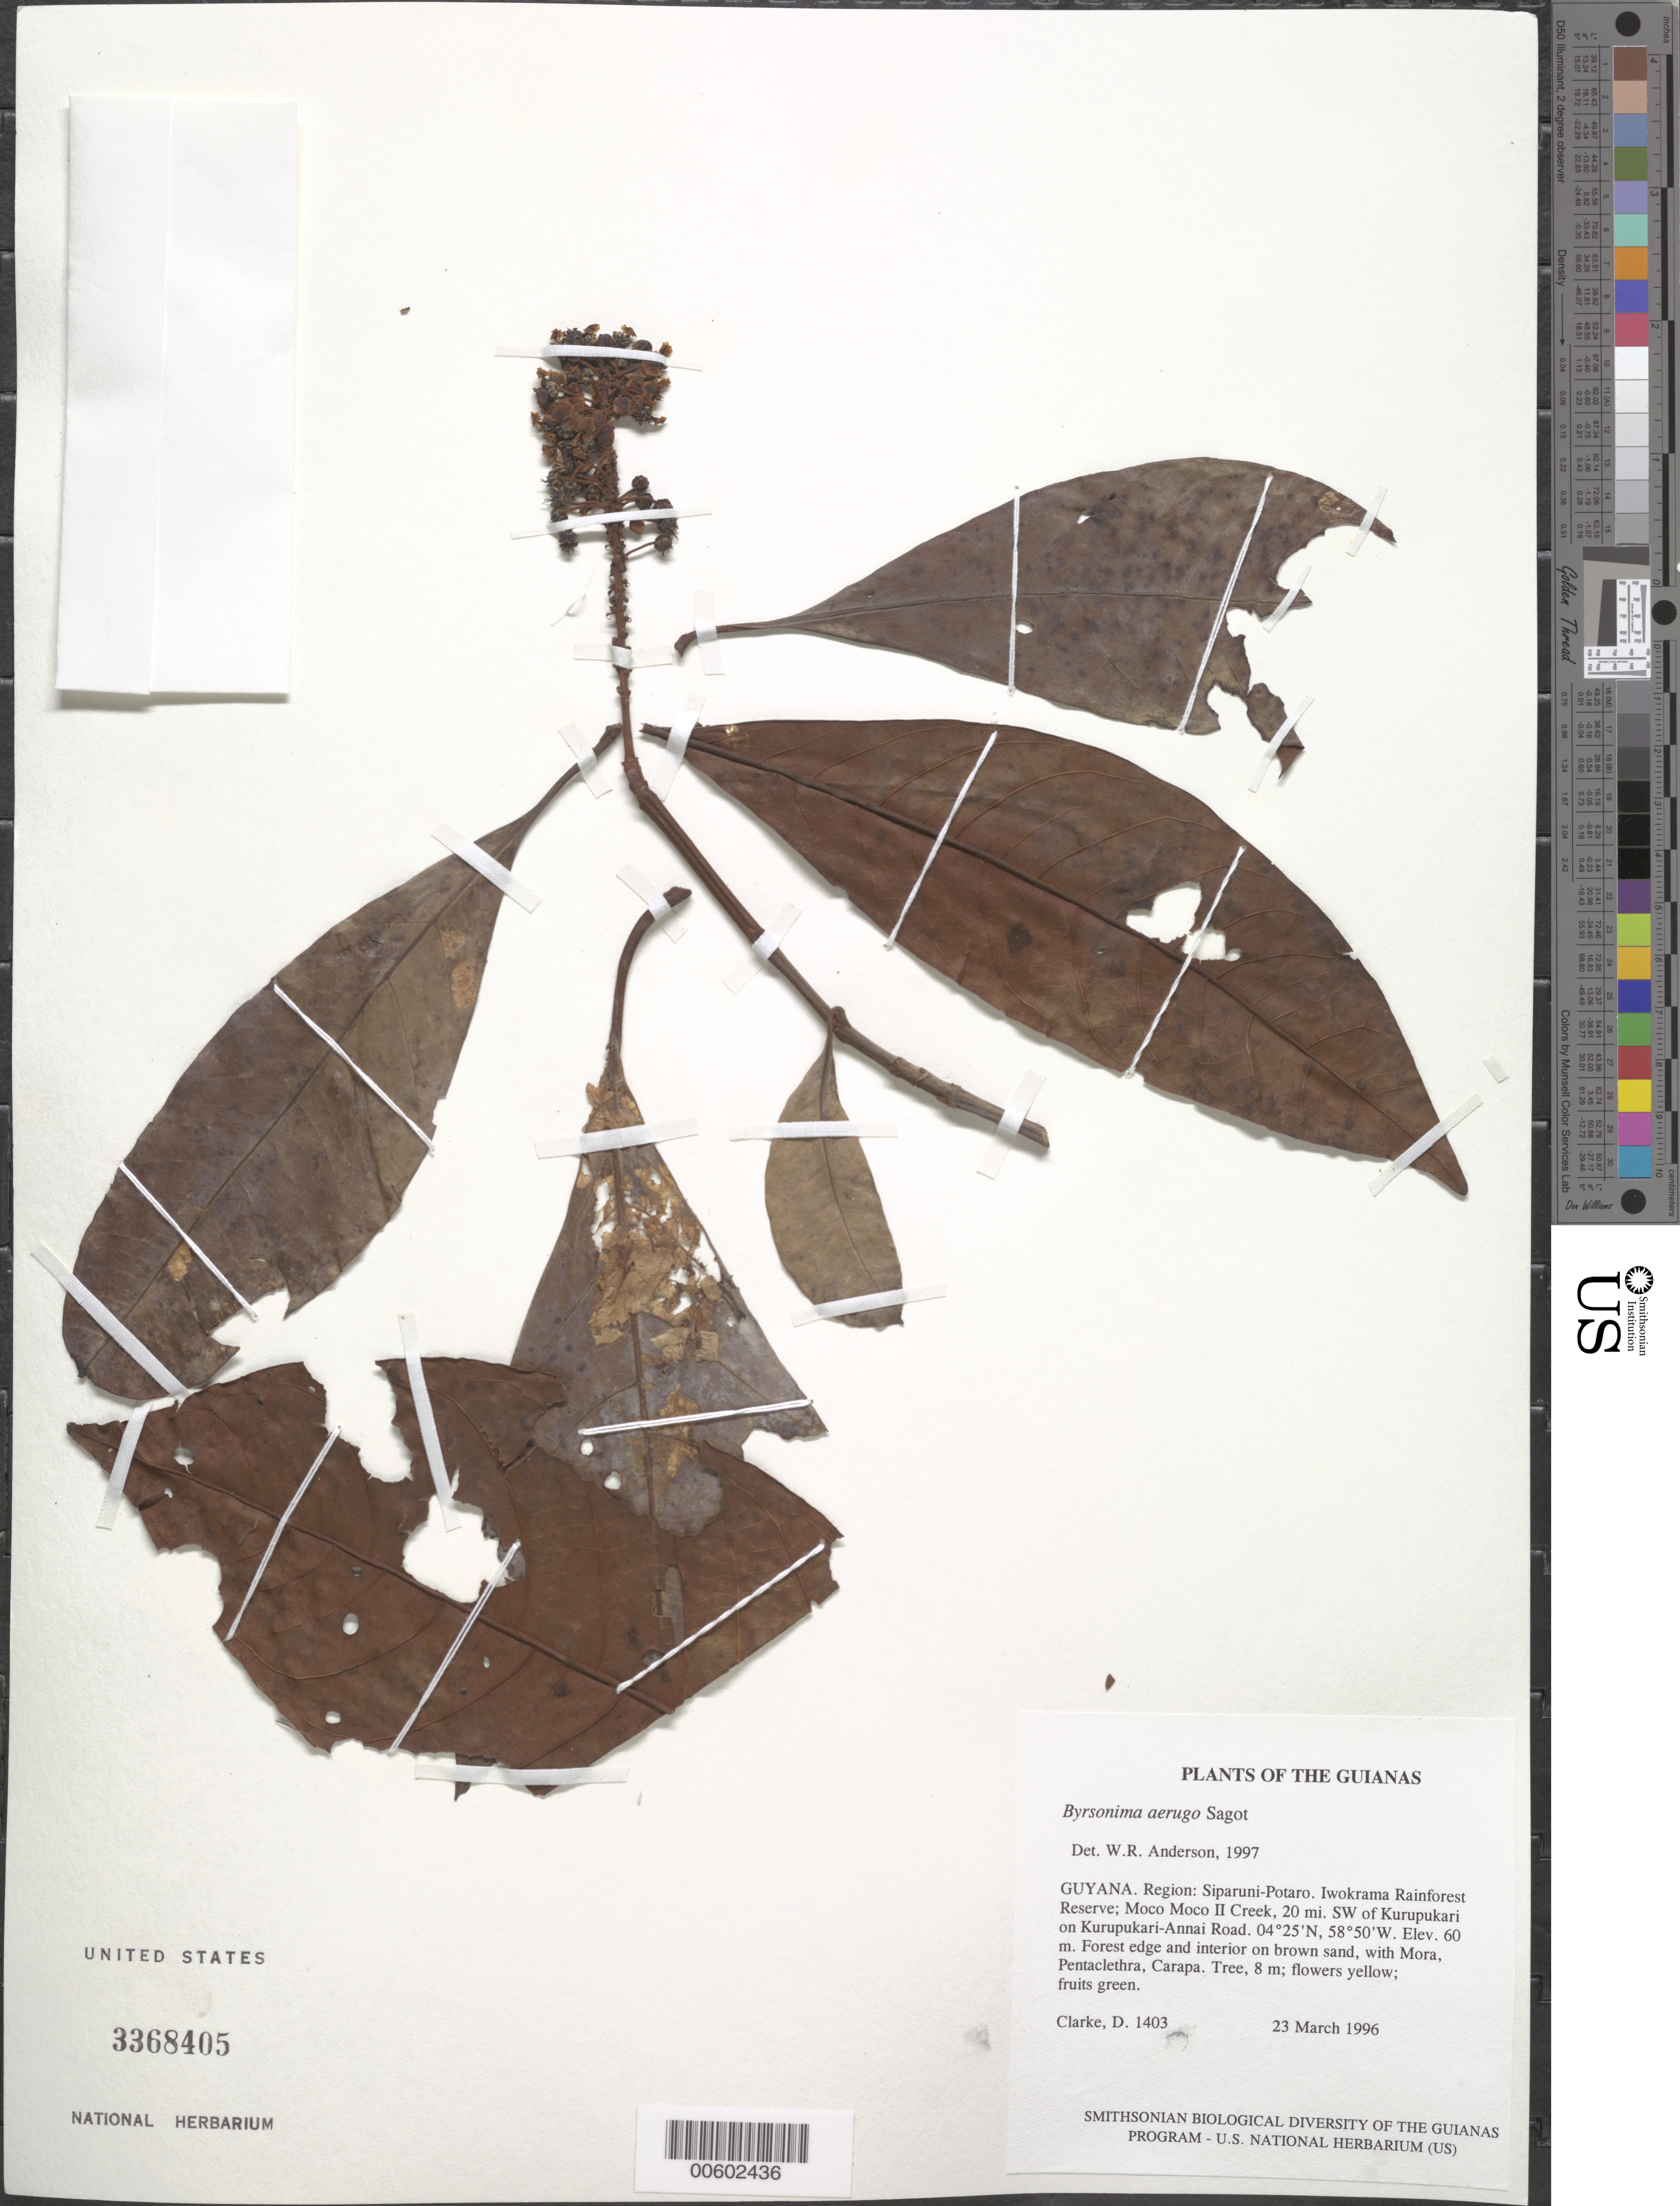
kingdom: Plantae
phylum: Tracheophyta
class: Magnoliopsida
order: Malpighiales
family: Malpighiaceae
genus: Byrsonima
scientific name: Byrsonima aerugo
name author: Sagot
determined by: Anderson, W. R., (MICH), University of Michigan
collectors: H. D. Clarke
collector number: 1403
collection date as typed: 23 March 1996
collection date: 1996-03-23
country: Guyana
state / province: Potaro-Siparuni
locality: Iwokrama Rainforest Reserve; Moco Moco II Creek, 20 mi. SW of Kurupukari on Kurupukari-Annai Road, near camp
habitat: Forest edge and interior on brown sand, with Mora, Pentaclethra, Carapa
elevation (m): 60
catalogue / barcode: US 3368405